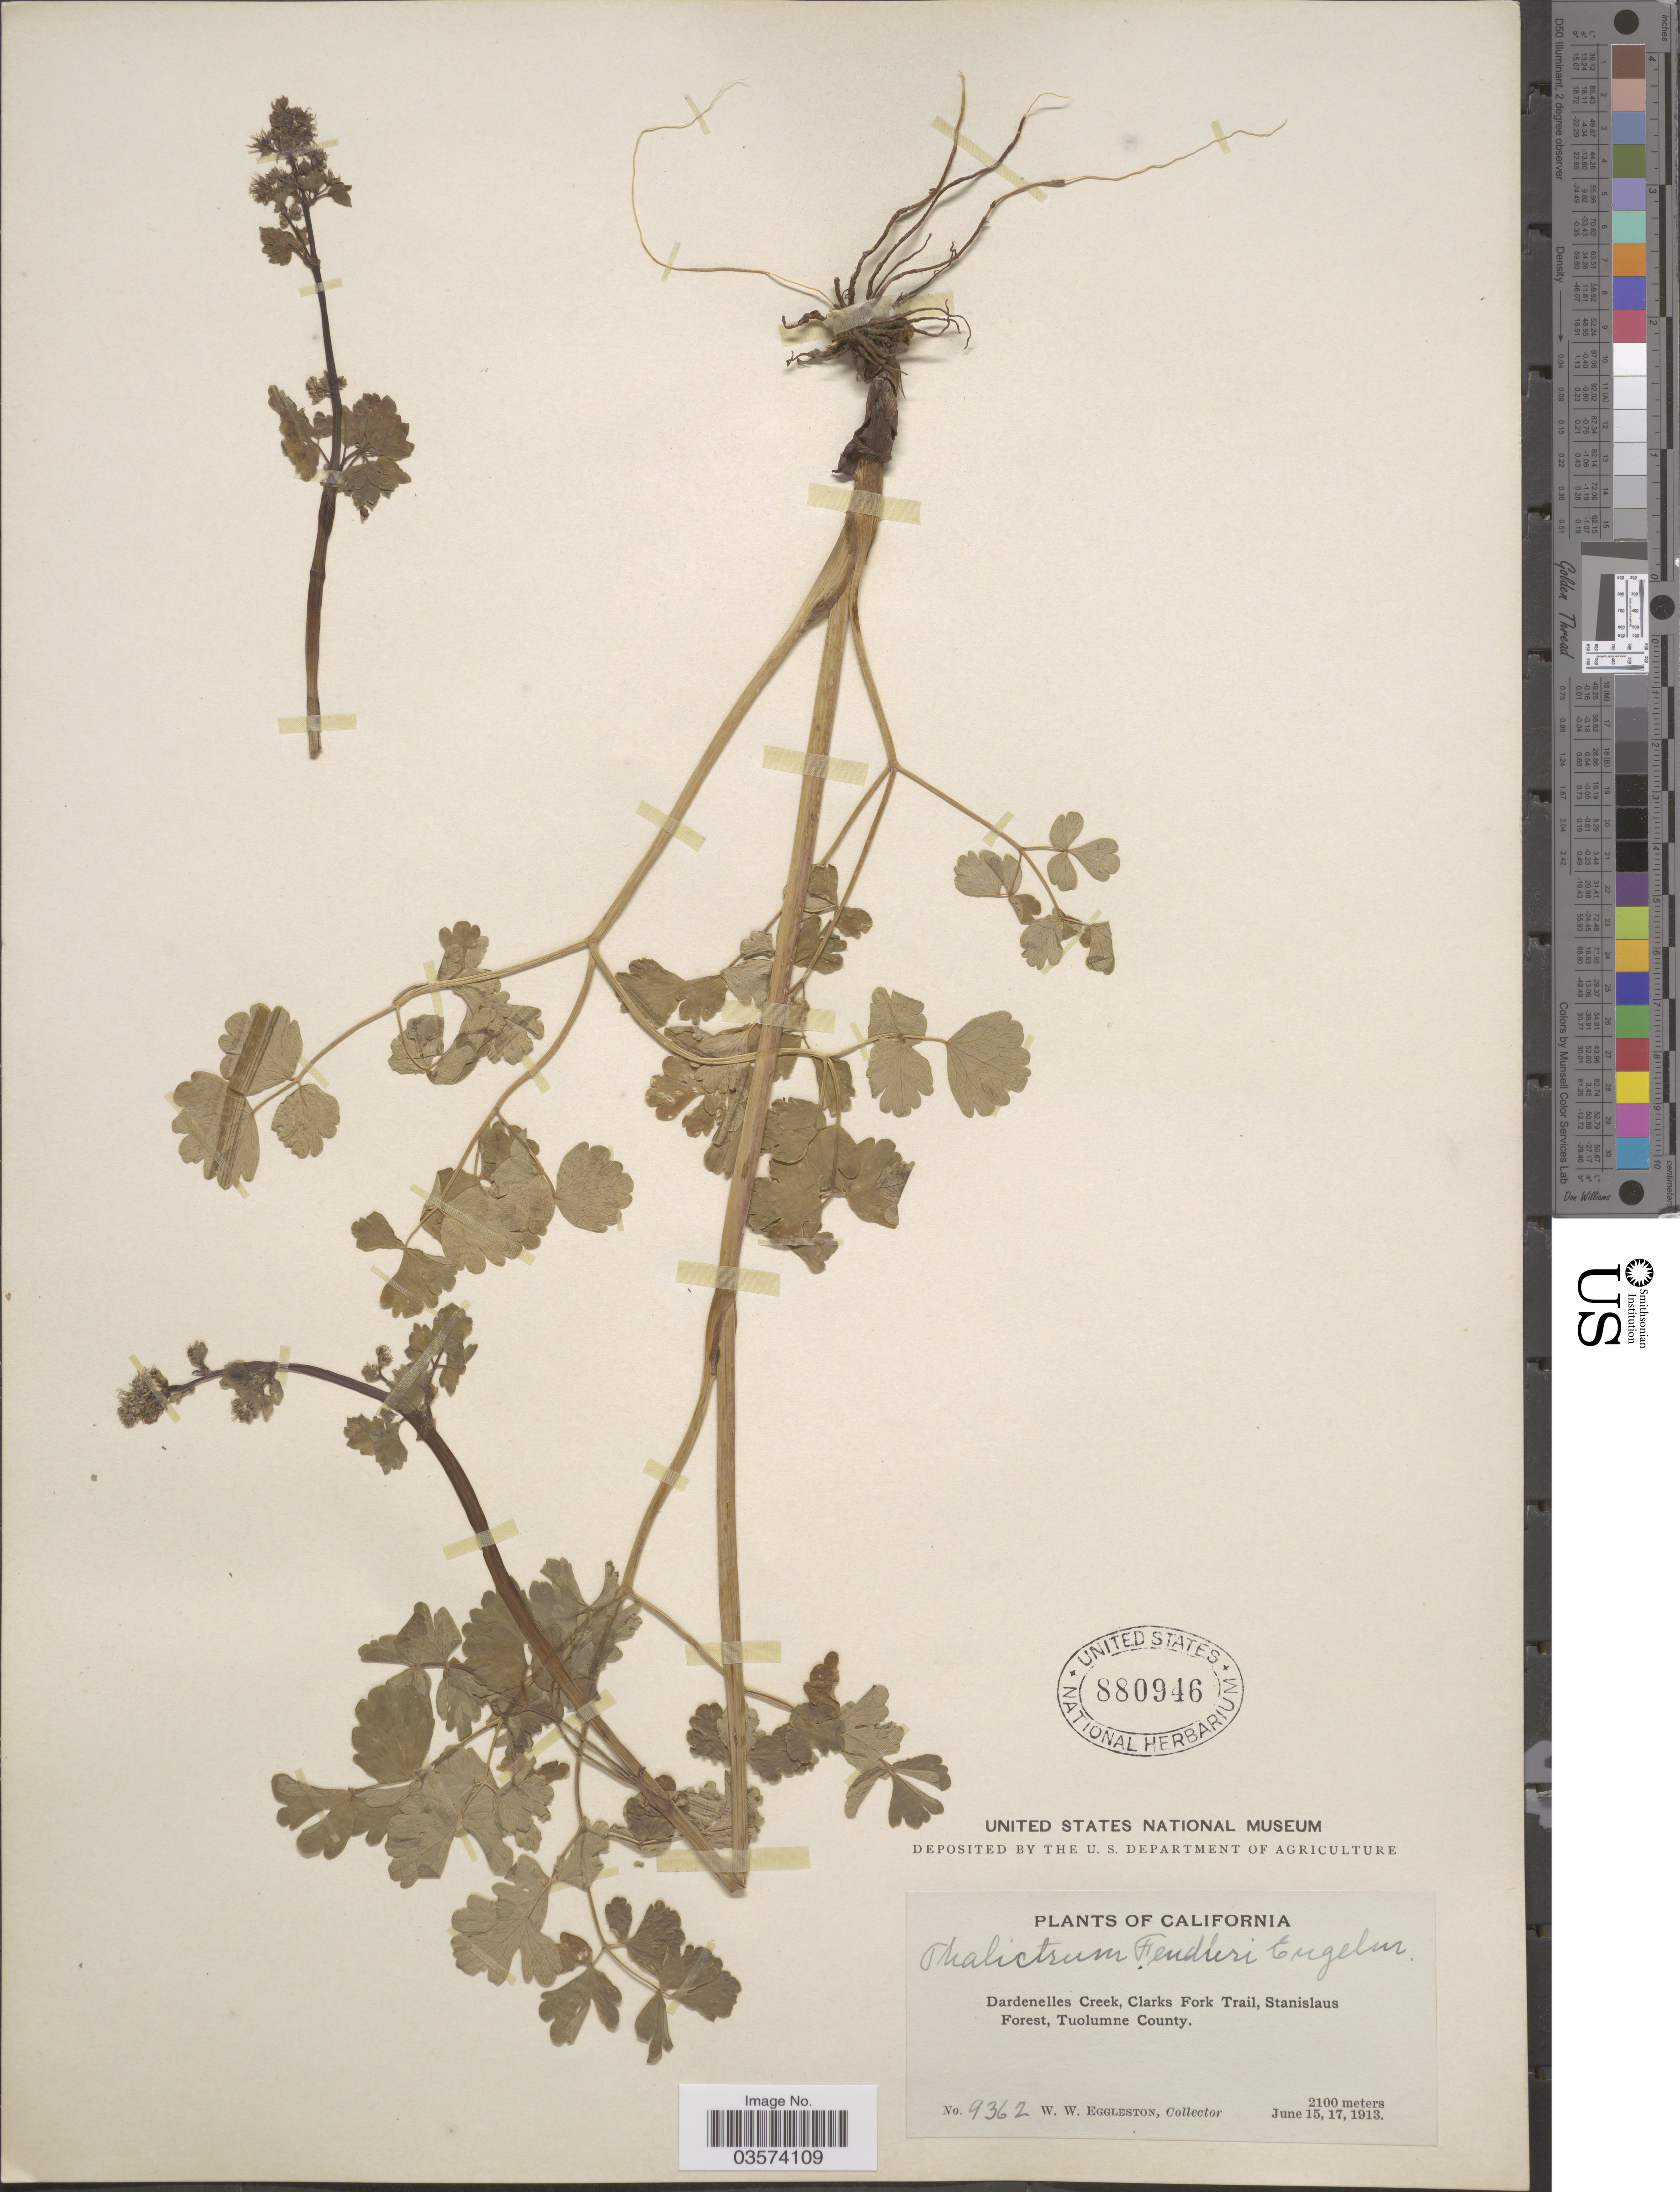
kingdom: Plantae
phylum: Tracheophyta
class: Magnoliopsida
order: Ranunculales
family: Ranunculaceae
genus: Thalictrum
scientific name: Thalictrum fendleri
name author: Engelm. ex A. Gray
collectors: W. W. Eggleston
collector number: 9362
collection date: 1913-06-15/1913-06-17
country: United States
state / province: California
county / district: Tuolumne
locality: Dardenelles Creek, Clarks Fork Trail, Stanislaus Forest, Tuolumne County.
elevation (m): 2100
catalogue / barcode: US 880946